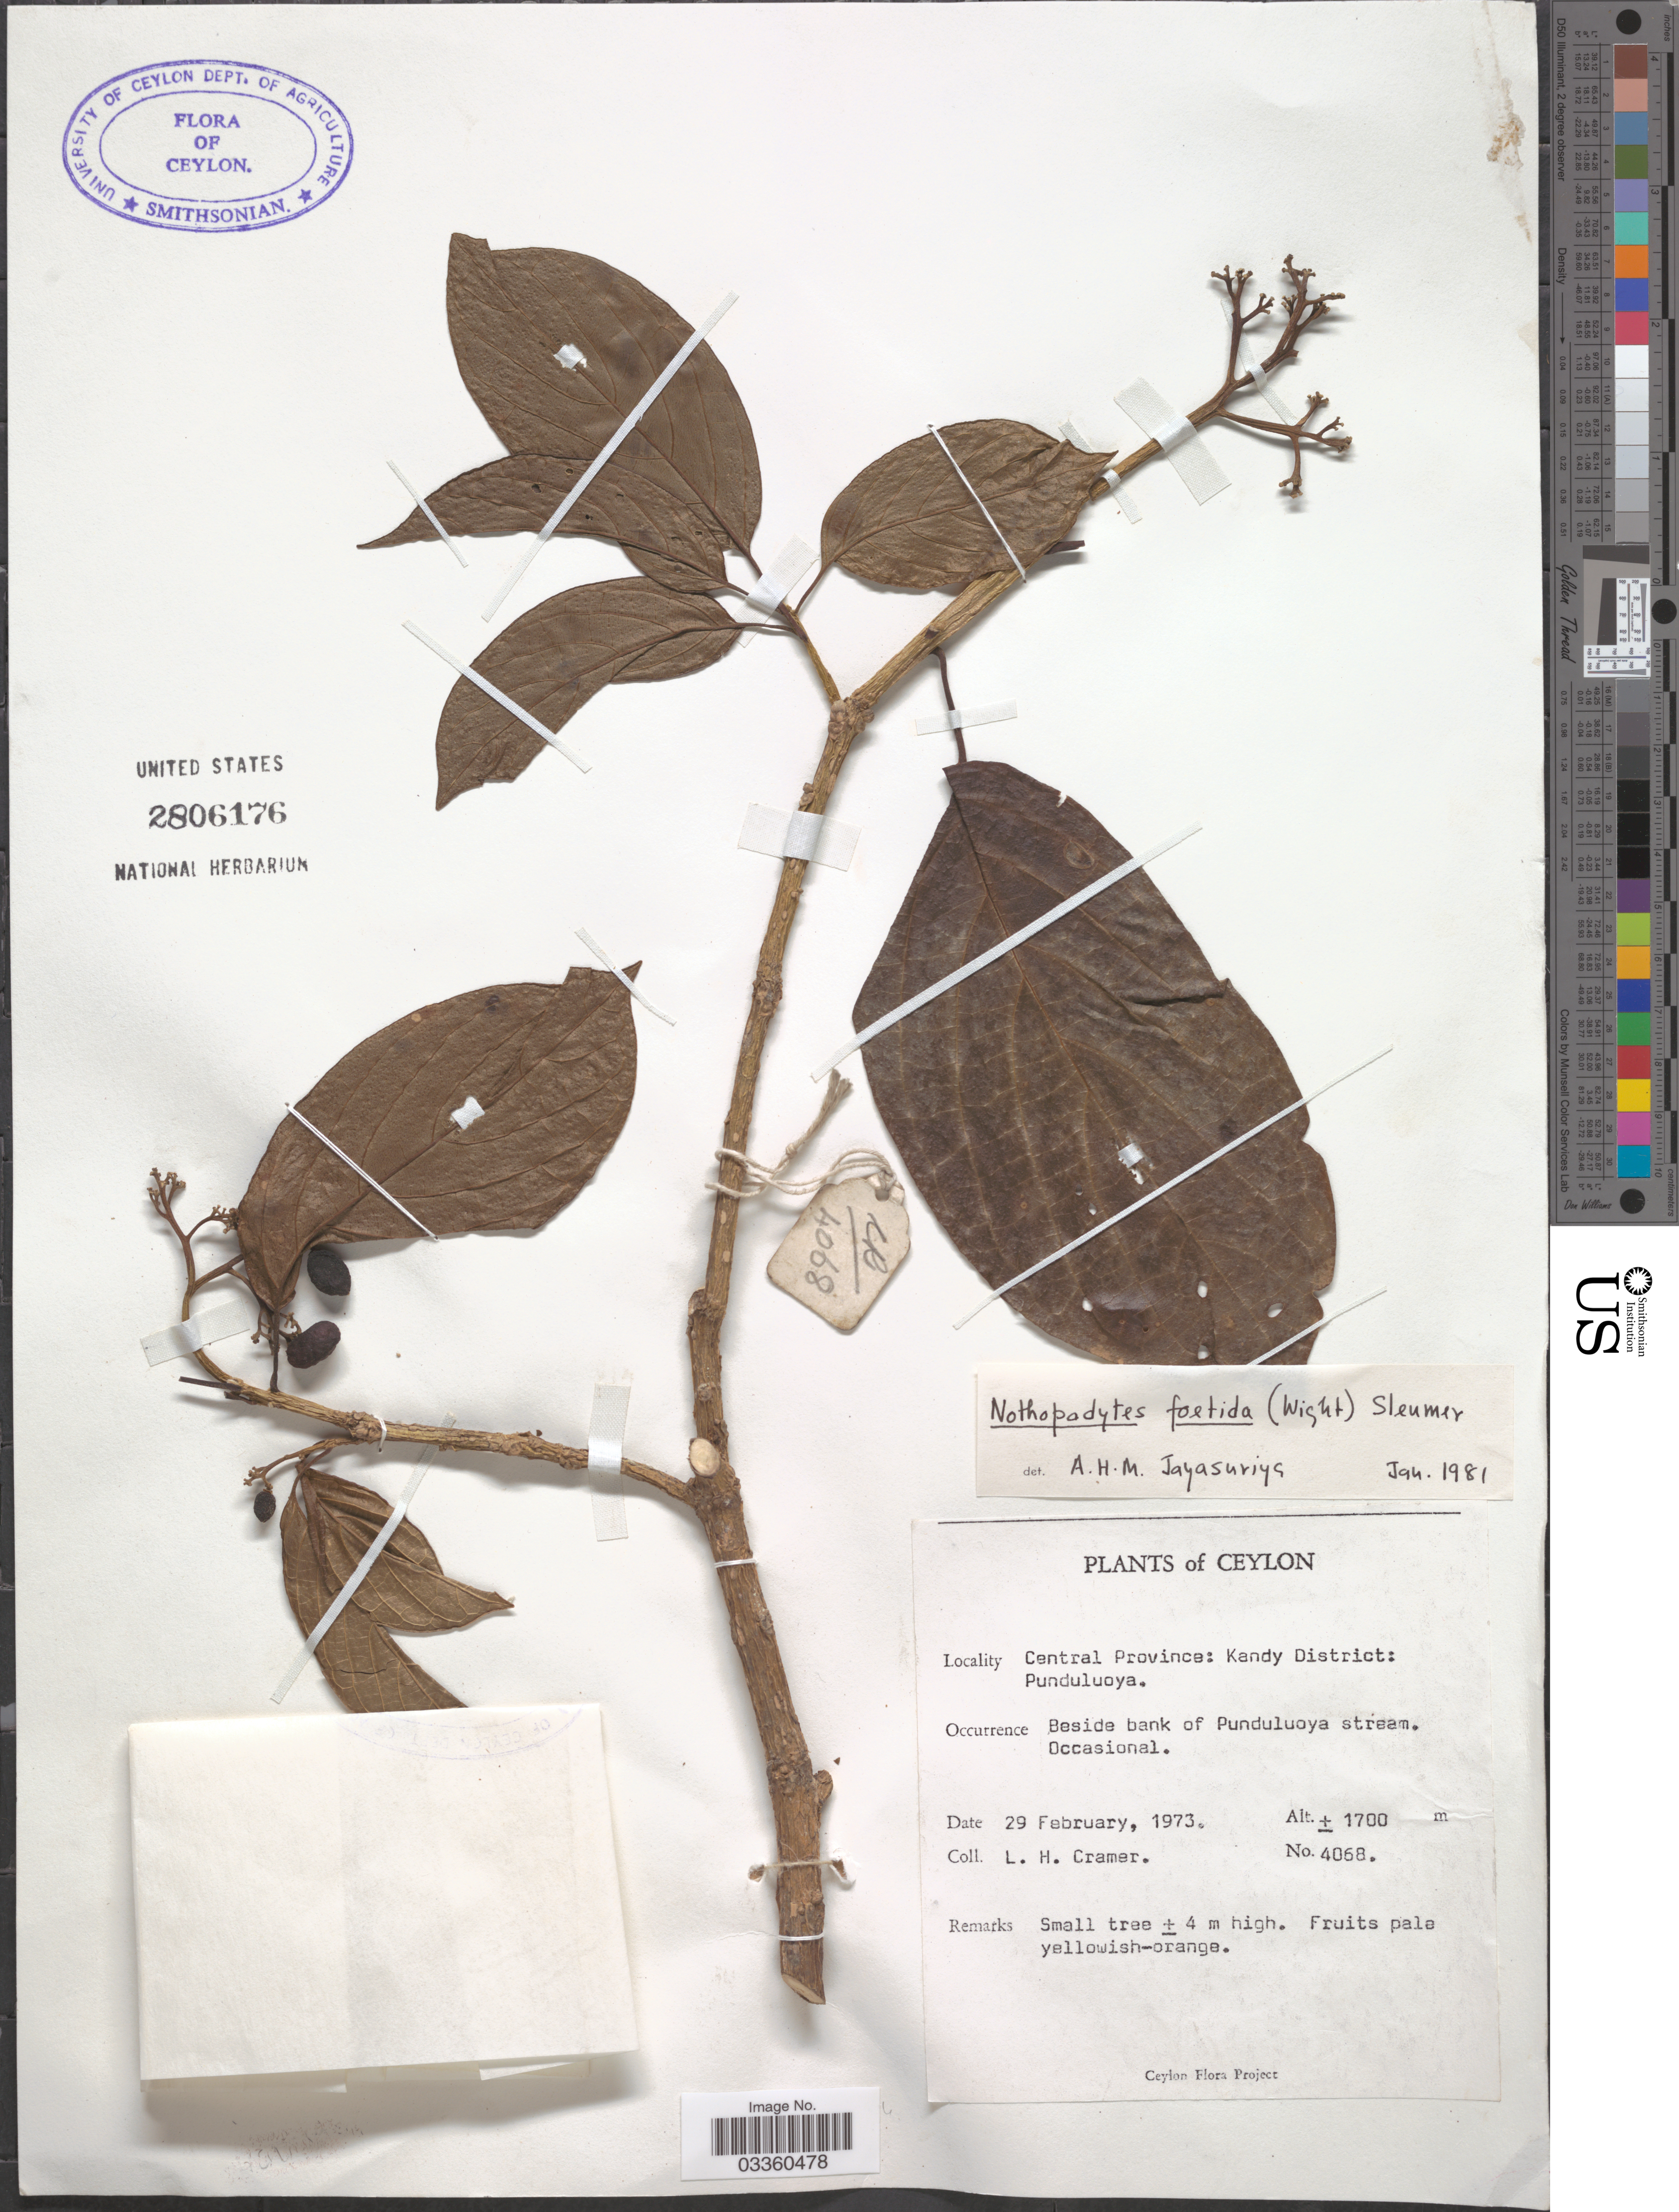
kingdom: Plantae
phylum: Tracheophyta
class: Magnoliopsida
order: Icacinales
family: Icacinaceae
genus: Nothapodytes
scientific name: Nothapodytes foetida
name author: (Wight) Sleumer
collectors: L. H. Cramer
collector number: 4068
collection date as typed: Transcribed d/m/y: 29/2/1973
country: Sri Lanka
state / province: Central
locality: Ceylon. Kandy District: Punduluoya.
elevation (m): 1700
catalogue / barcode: US 2806176